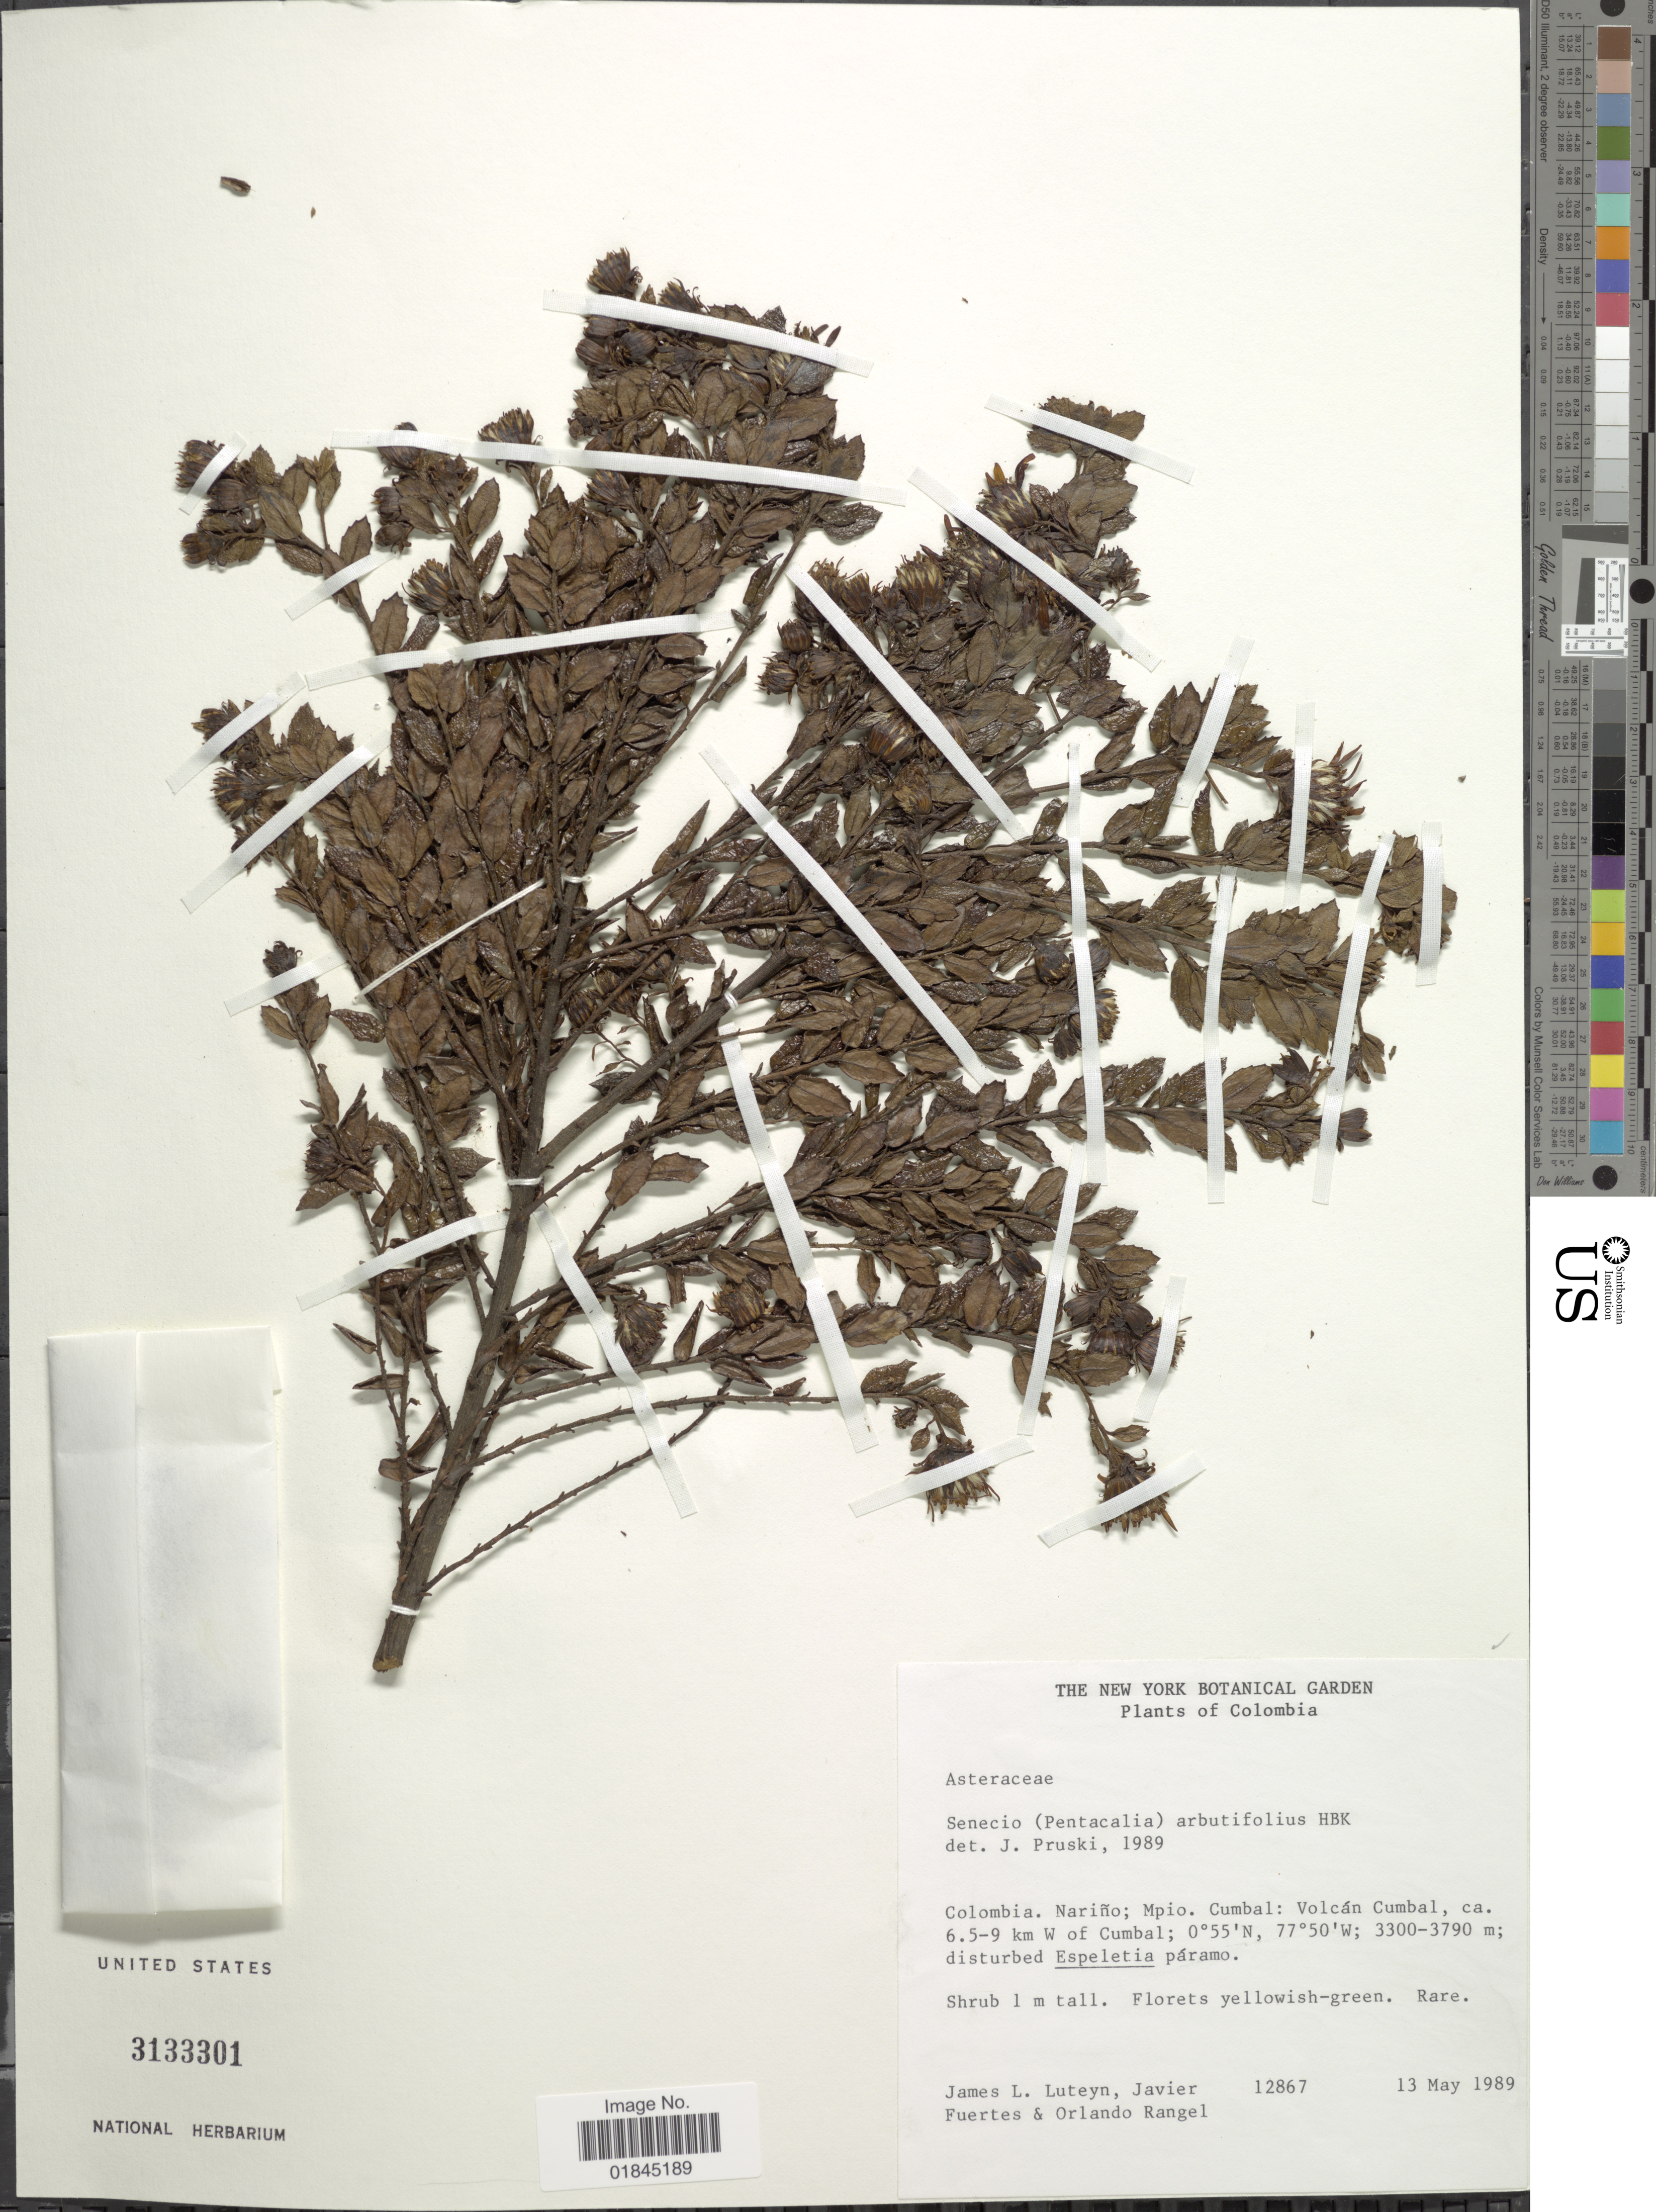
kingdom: Plantae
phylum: Tracheophyta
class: Magnoliopsida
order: Asterales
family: Asteraceae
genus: Pentacalia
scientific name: Pentacalia arbutifolia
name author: (Kunth) Cuatrec.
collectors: J. L. Luteyn, J. Fuertes & O. Rangel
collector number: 12867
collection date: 1989-05-13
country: Colombia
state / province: Nariño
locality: Colombia. Nariño; Mpio. Cumbal: Volcán Cumbal, ca. 6. 5-9 km W of Cumbal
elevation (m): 3300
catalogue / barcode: US 3133301